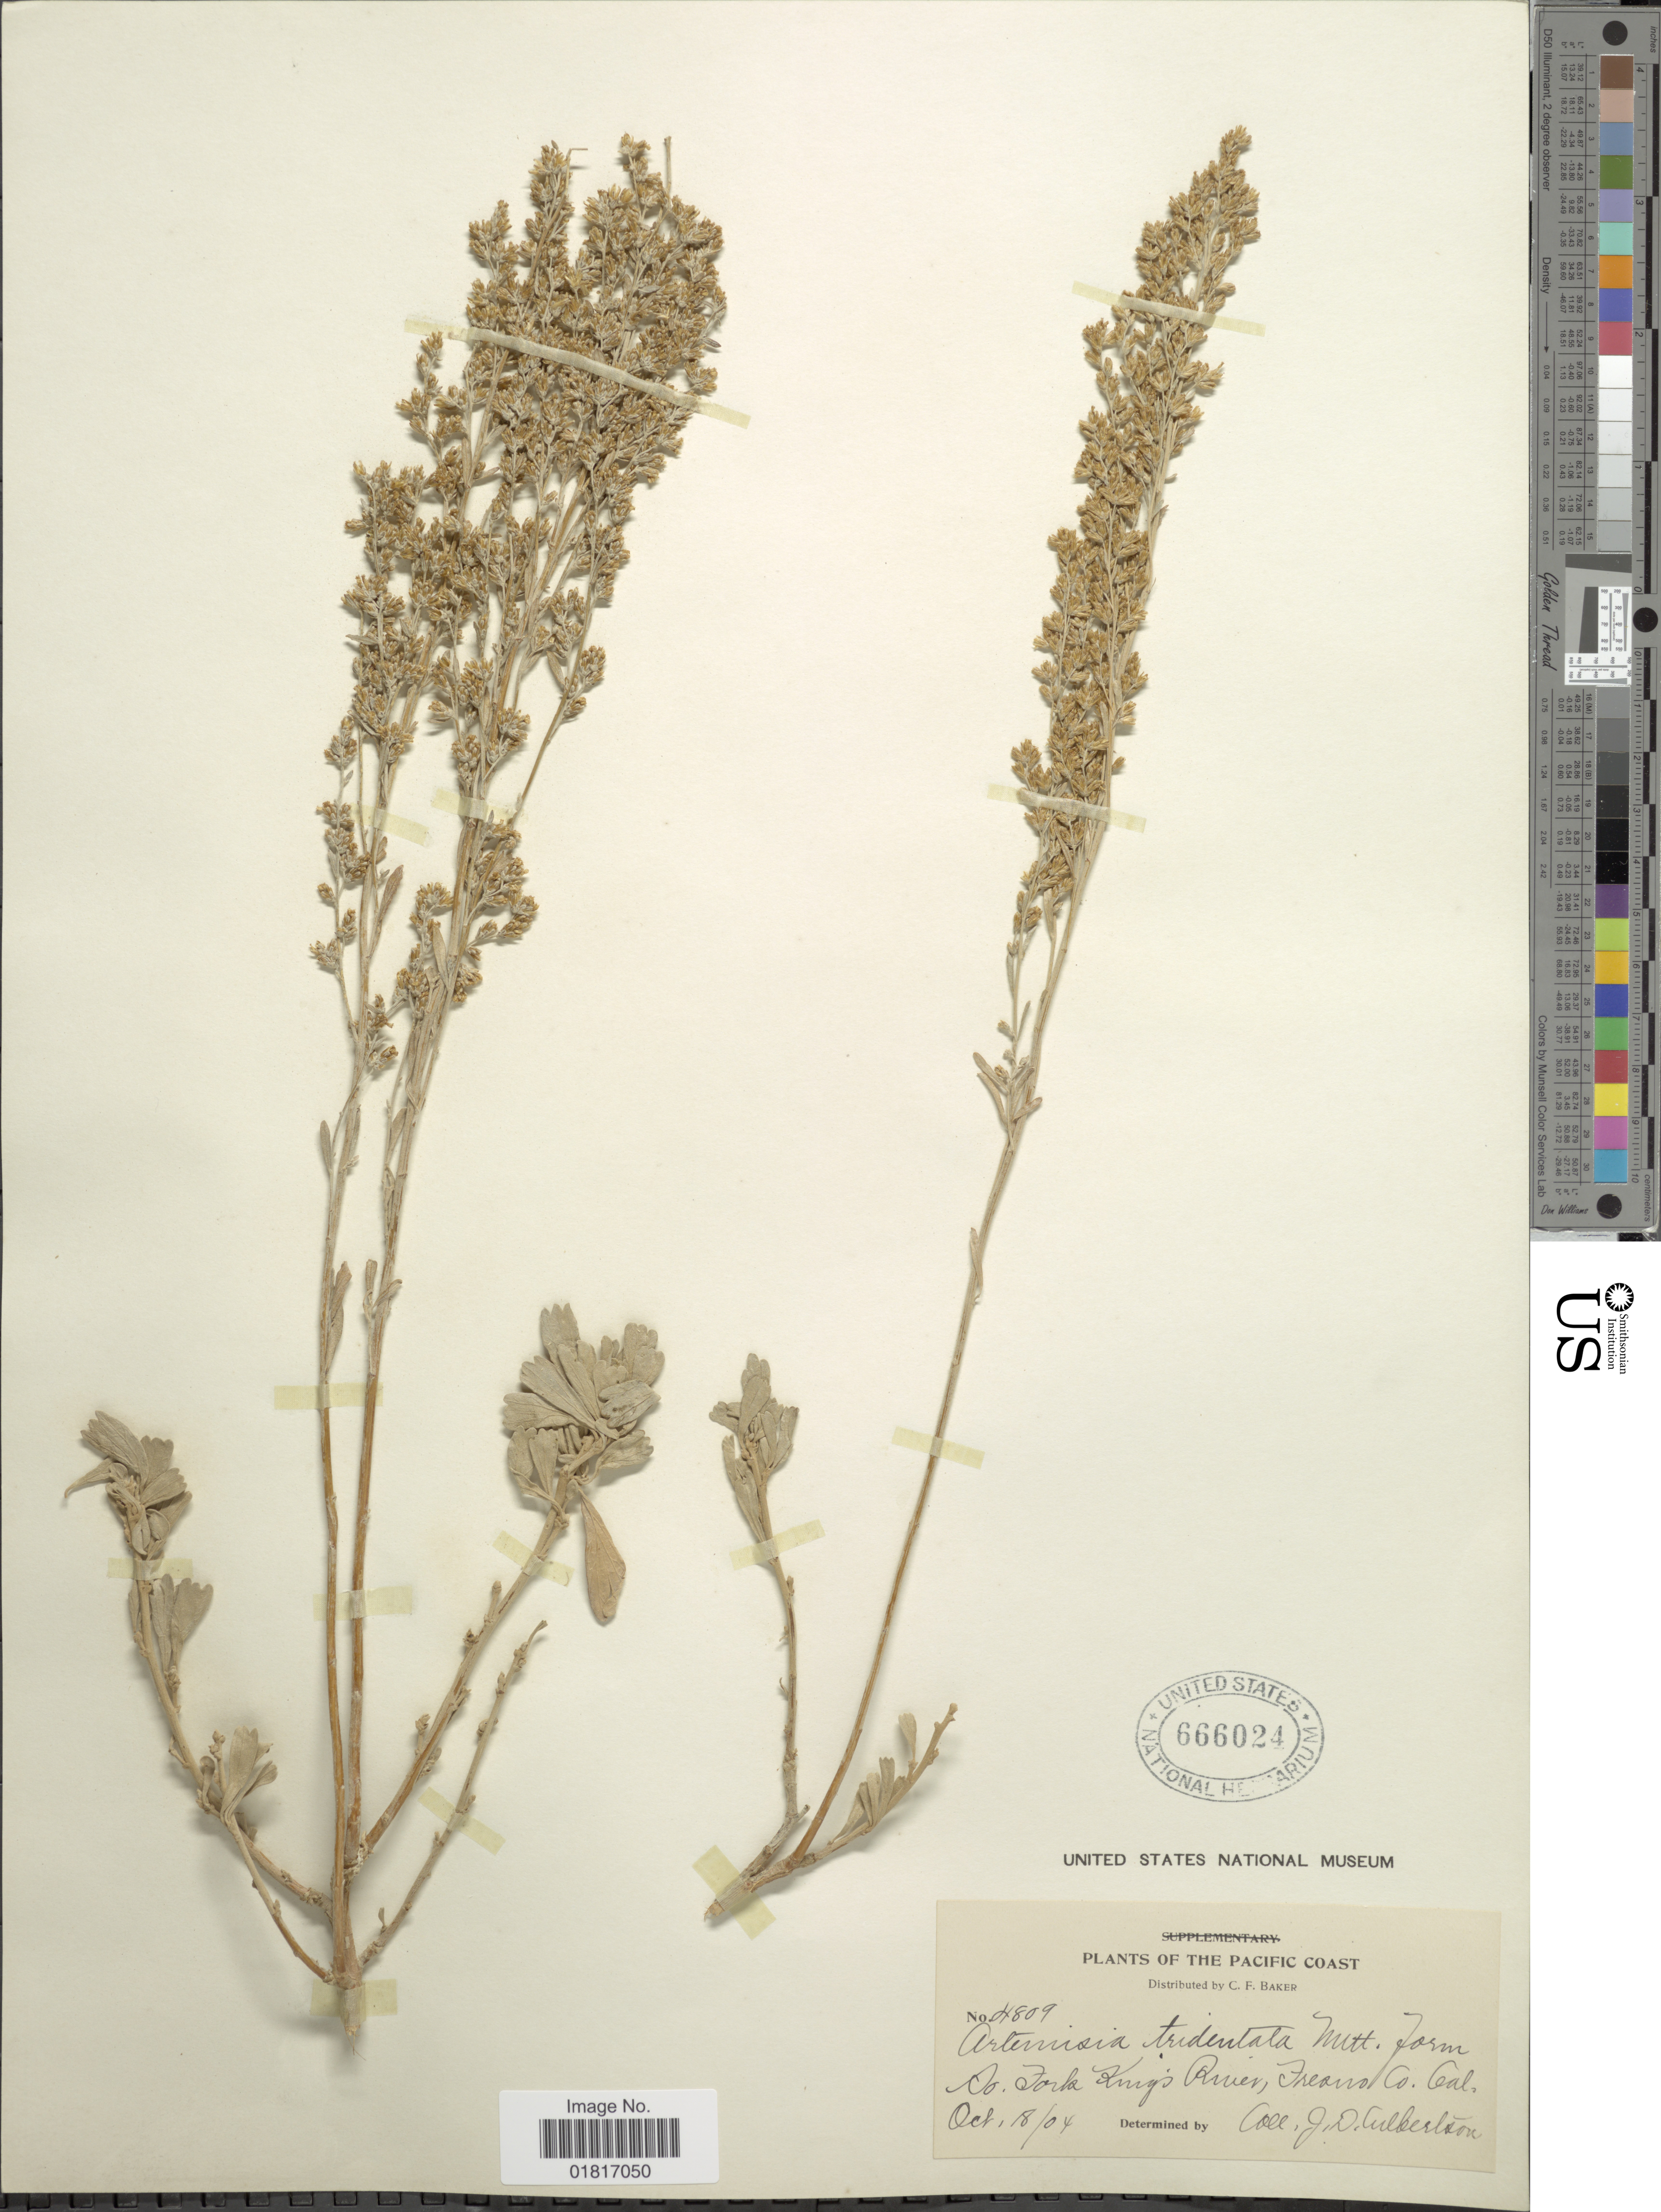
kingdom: Plantae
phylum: Tracheophyta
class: Magnoliopsida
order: Asterales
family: Asteraceae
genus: Artemisia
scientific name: Artemisia tridentata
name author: Nutt.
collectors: J. Culbertson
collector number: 4809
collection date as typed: Transcribed d/m/y: 18/10/4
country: United States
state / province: California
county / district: Fresno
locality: The Pacific Coast, So Fork Kings River, Fresno Co.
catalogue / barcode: US 666024